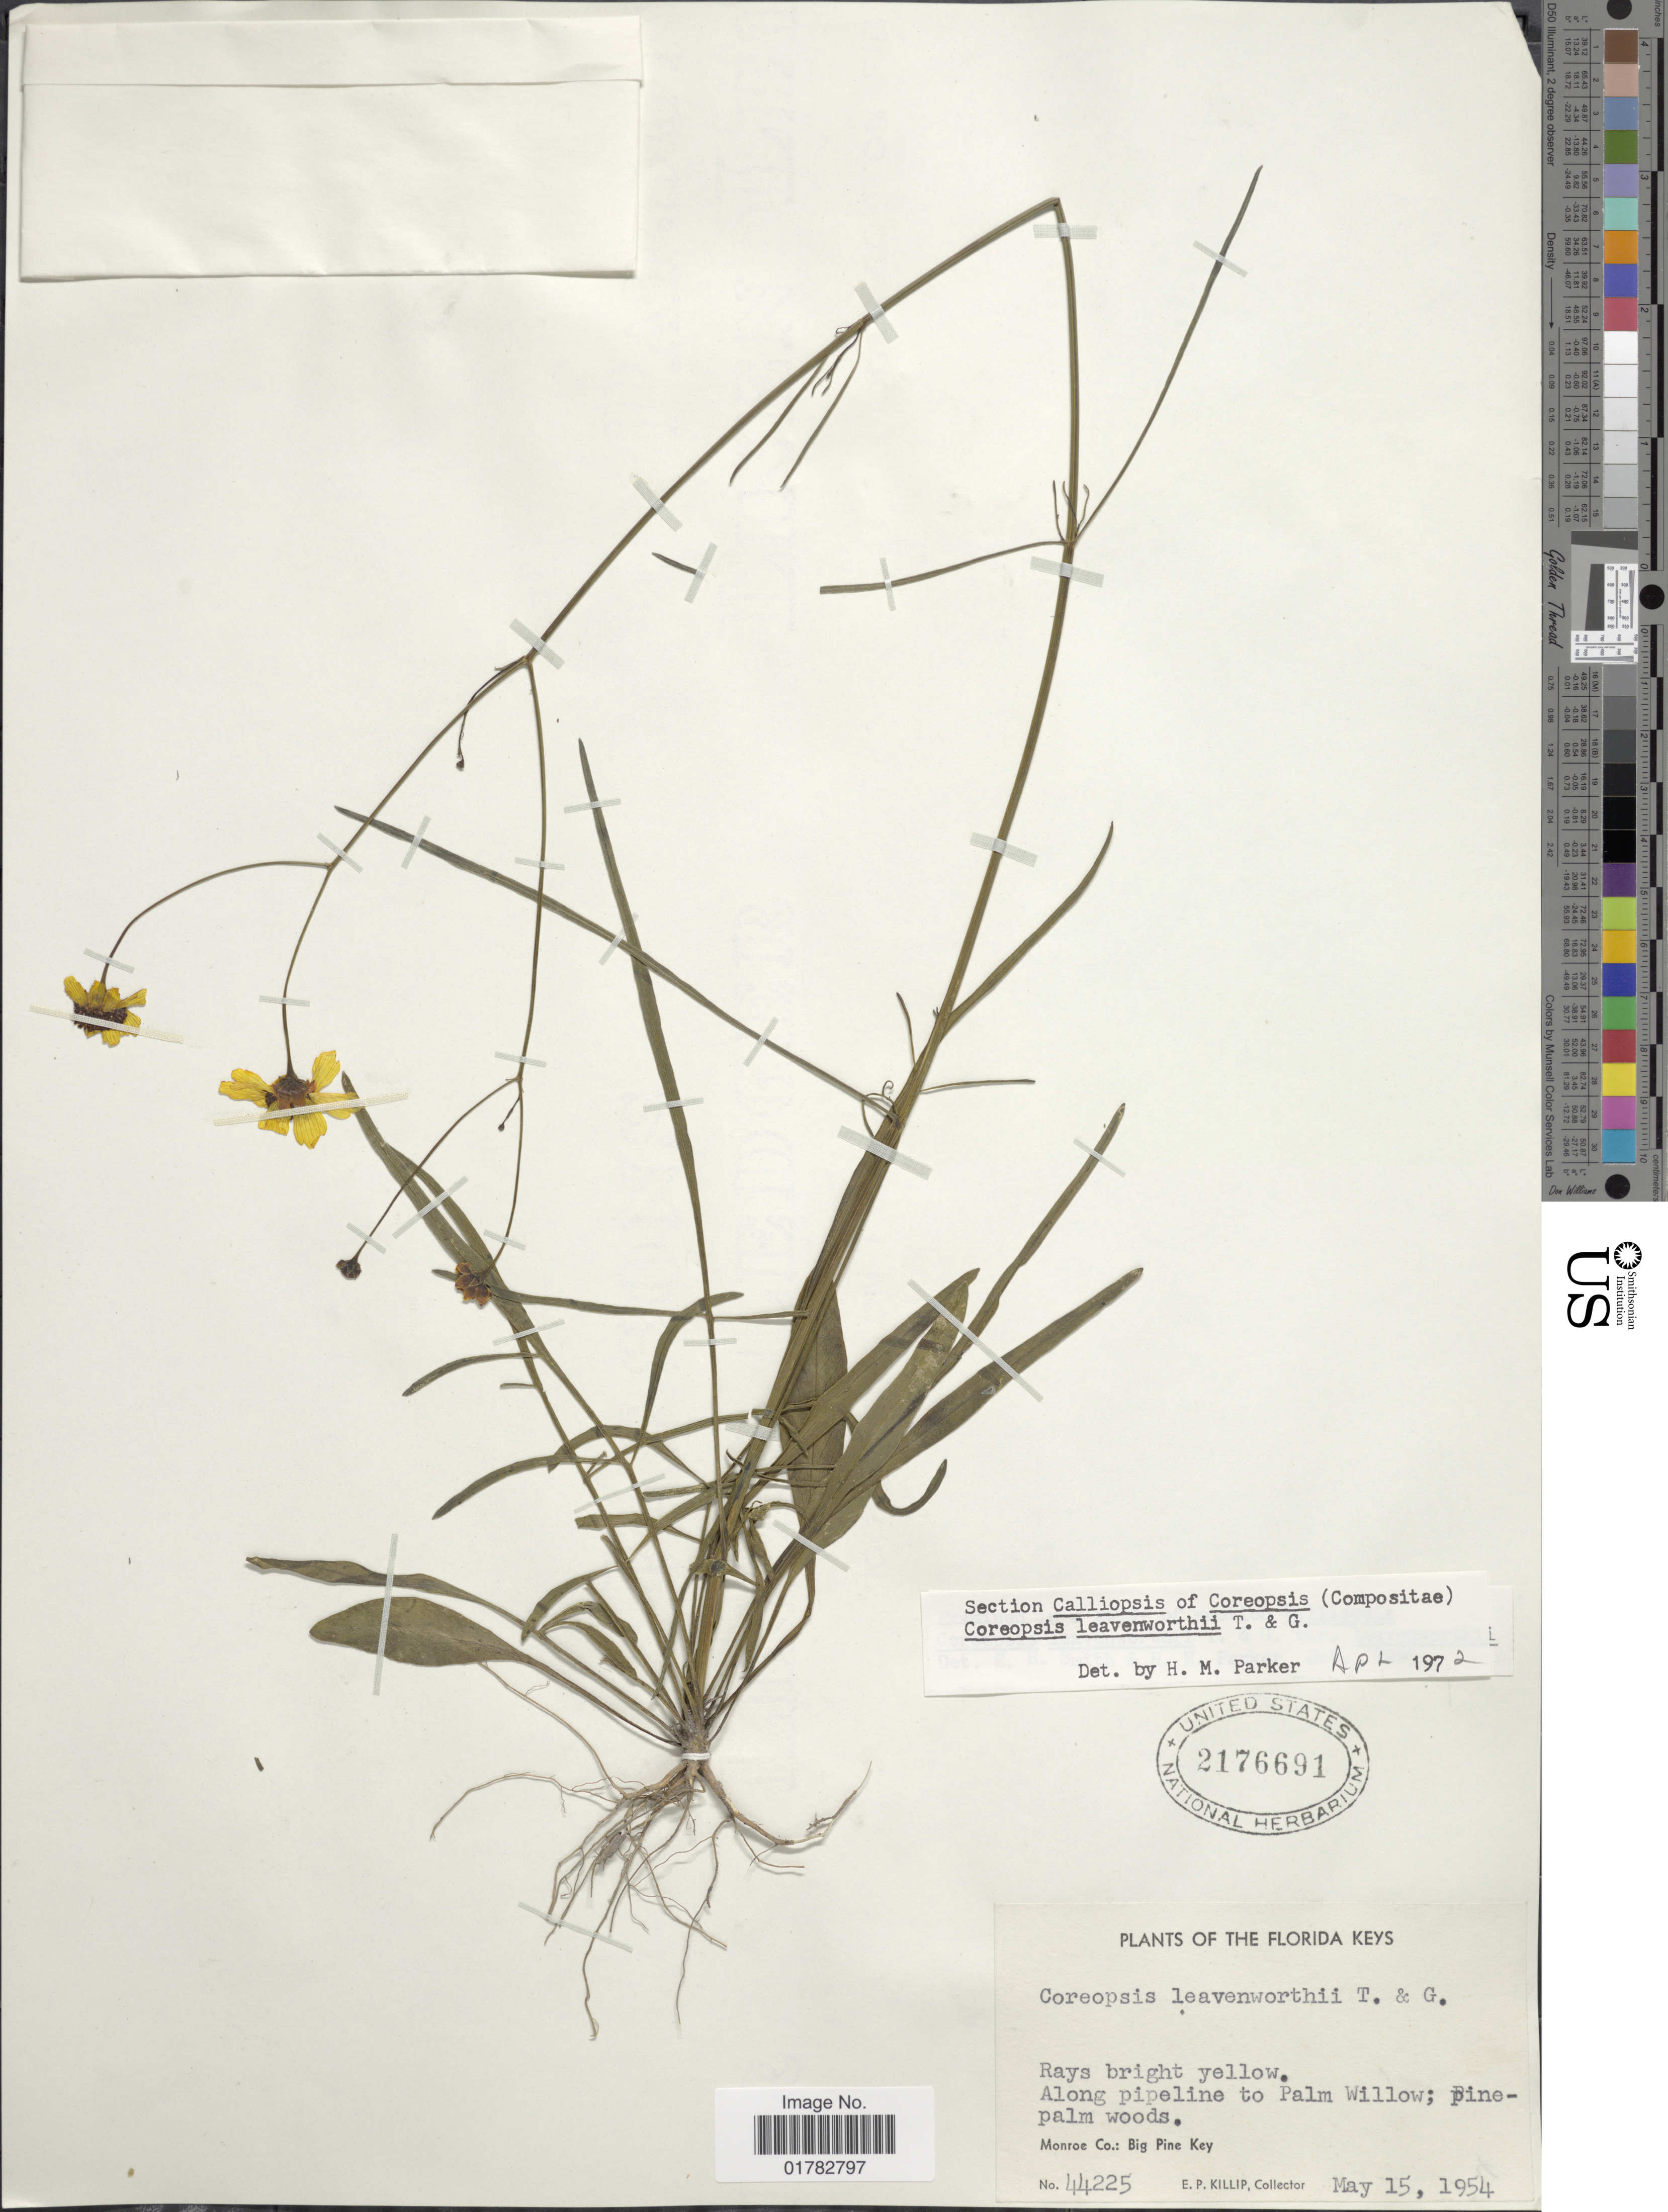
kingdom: Plantae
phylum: Tracheophyta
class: Magnoliopsida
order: Asterales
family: Asteraceae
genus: Coreopsis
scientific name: Coreopsis leavenworthii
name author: Torr. & A. Gray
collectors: E. P. Killip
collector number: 44225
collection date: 1954-05-15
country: United States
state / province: Florida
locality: Florida Keys, along pipeline to Palm Willow, pine-palm woods, Monroe Co.: Big Pine Key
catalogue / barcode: US 2176691